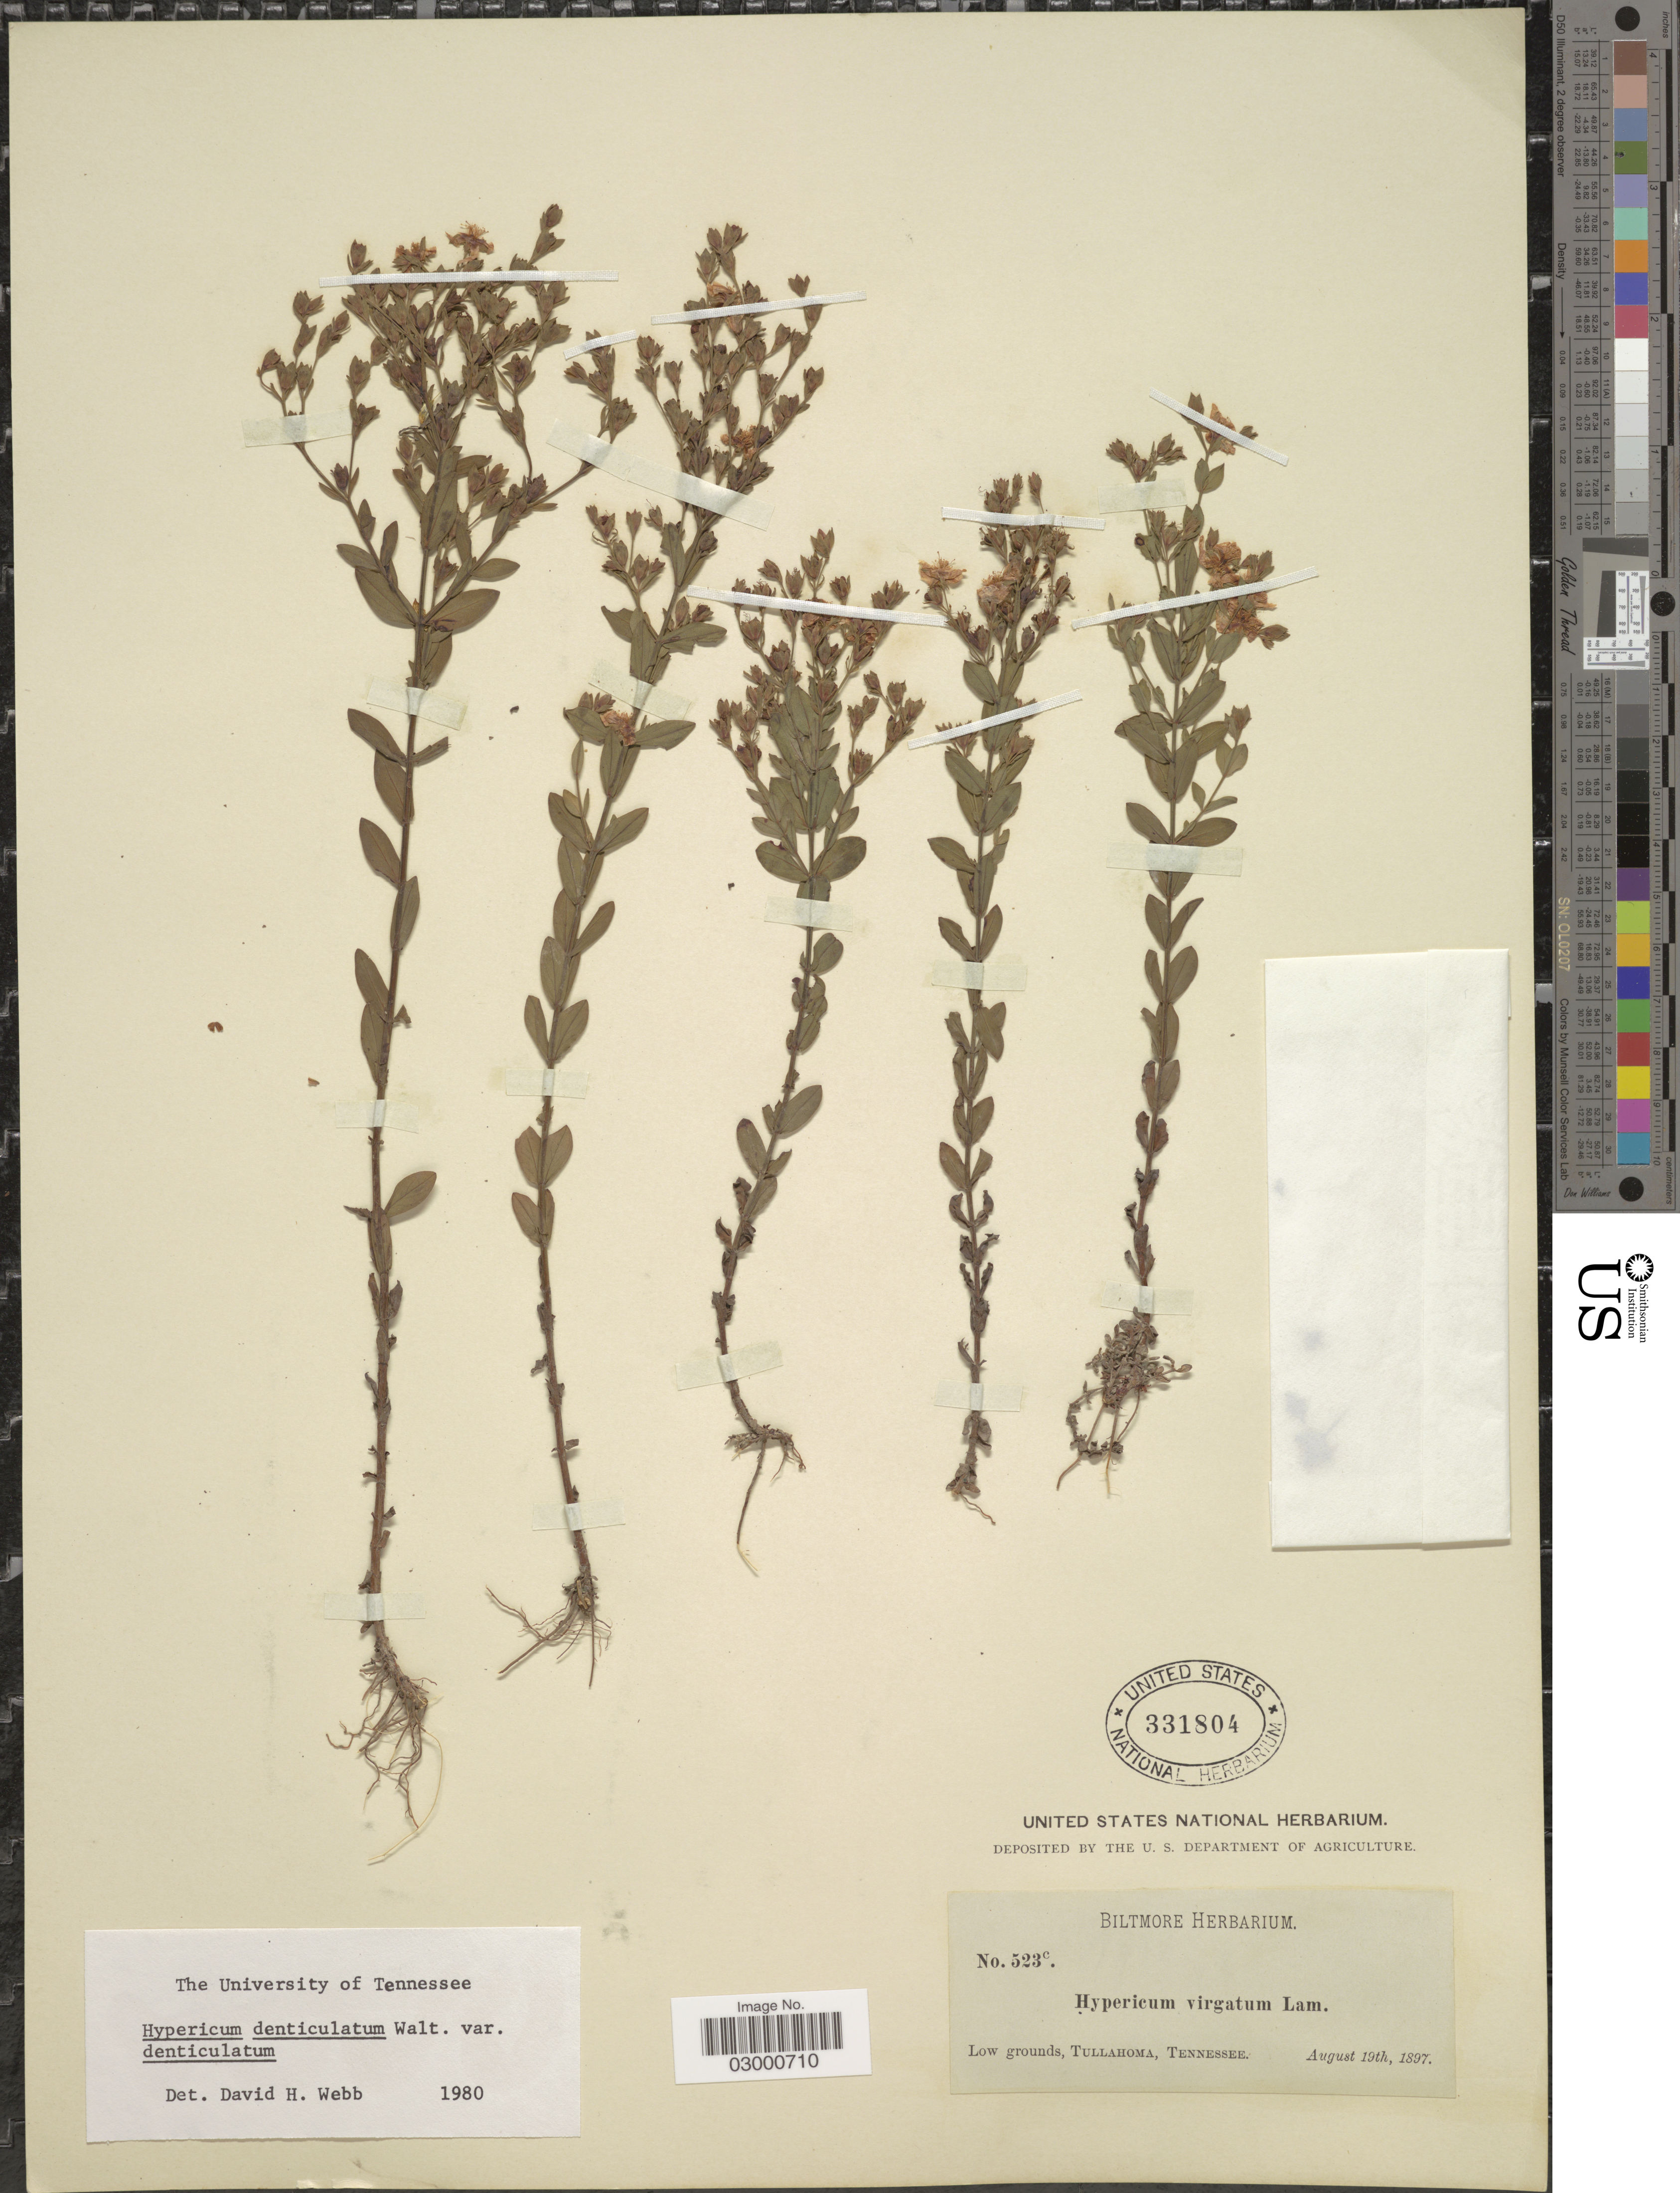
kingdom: Plantae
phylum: Tracheophyta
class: Magnoliopsida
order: Malpighiales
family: Hypericaceae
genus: Hypericum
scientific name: Hypericum denticulatum var. denticulatum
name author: Walter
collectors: ex herb. Biltmore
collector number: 523c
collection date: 1897-08-19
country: United States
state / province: Tennessee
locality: Low grounds, Tullahoma.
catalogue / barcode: US 331804